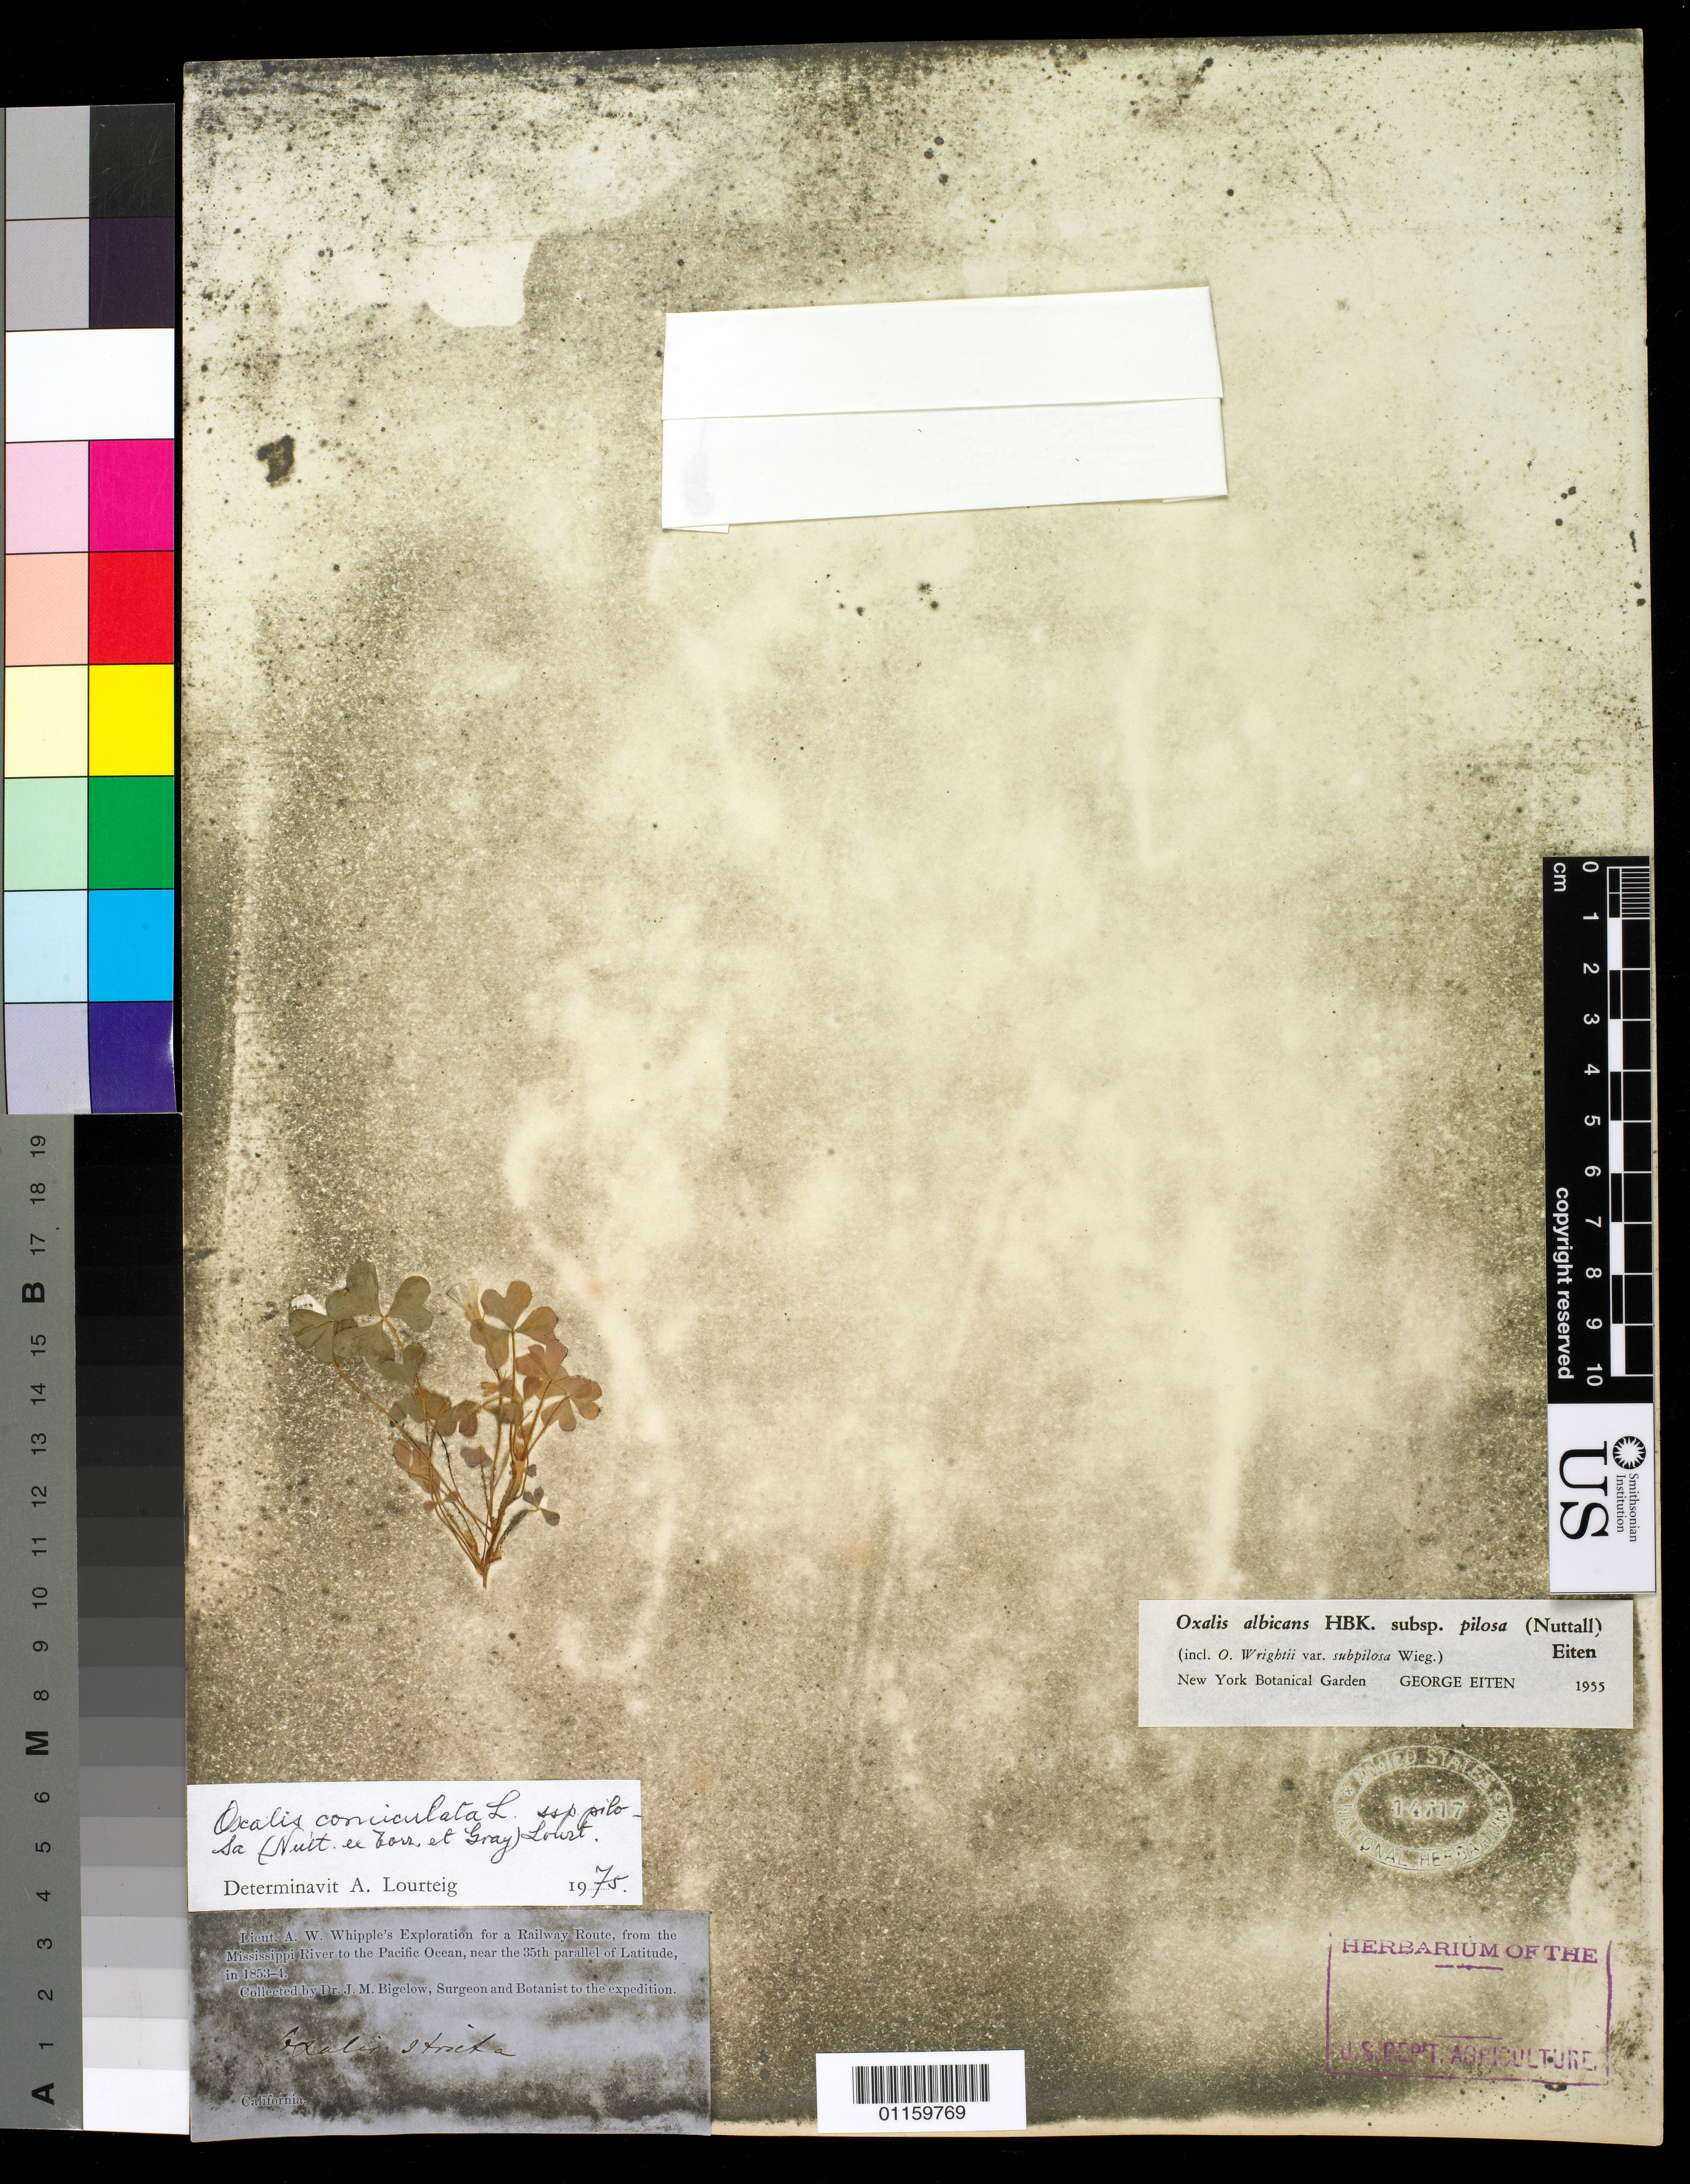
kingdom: Plantae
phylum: Tracheophyta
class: Magnoliopsida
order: Oxalidales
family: Oxalidaceae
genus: Oxalis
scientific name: Oxalis corniculata subsp. pilosa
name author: (Nutt.) Lourteig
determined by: Lourteig, A.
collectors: J. M. Bigelow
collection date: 1853/1854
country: United States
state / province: California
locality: near 35th parallel of Latitude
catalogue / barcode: US 14717